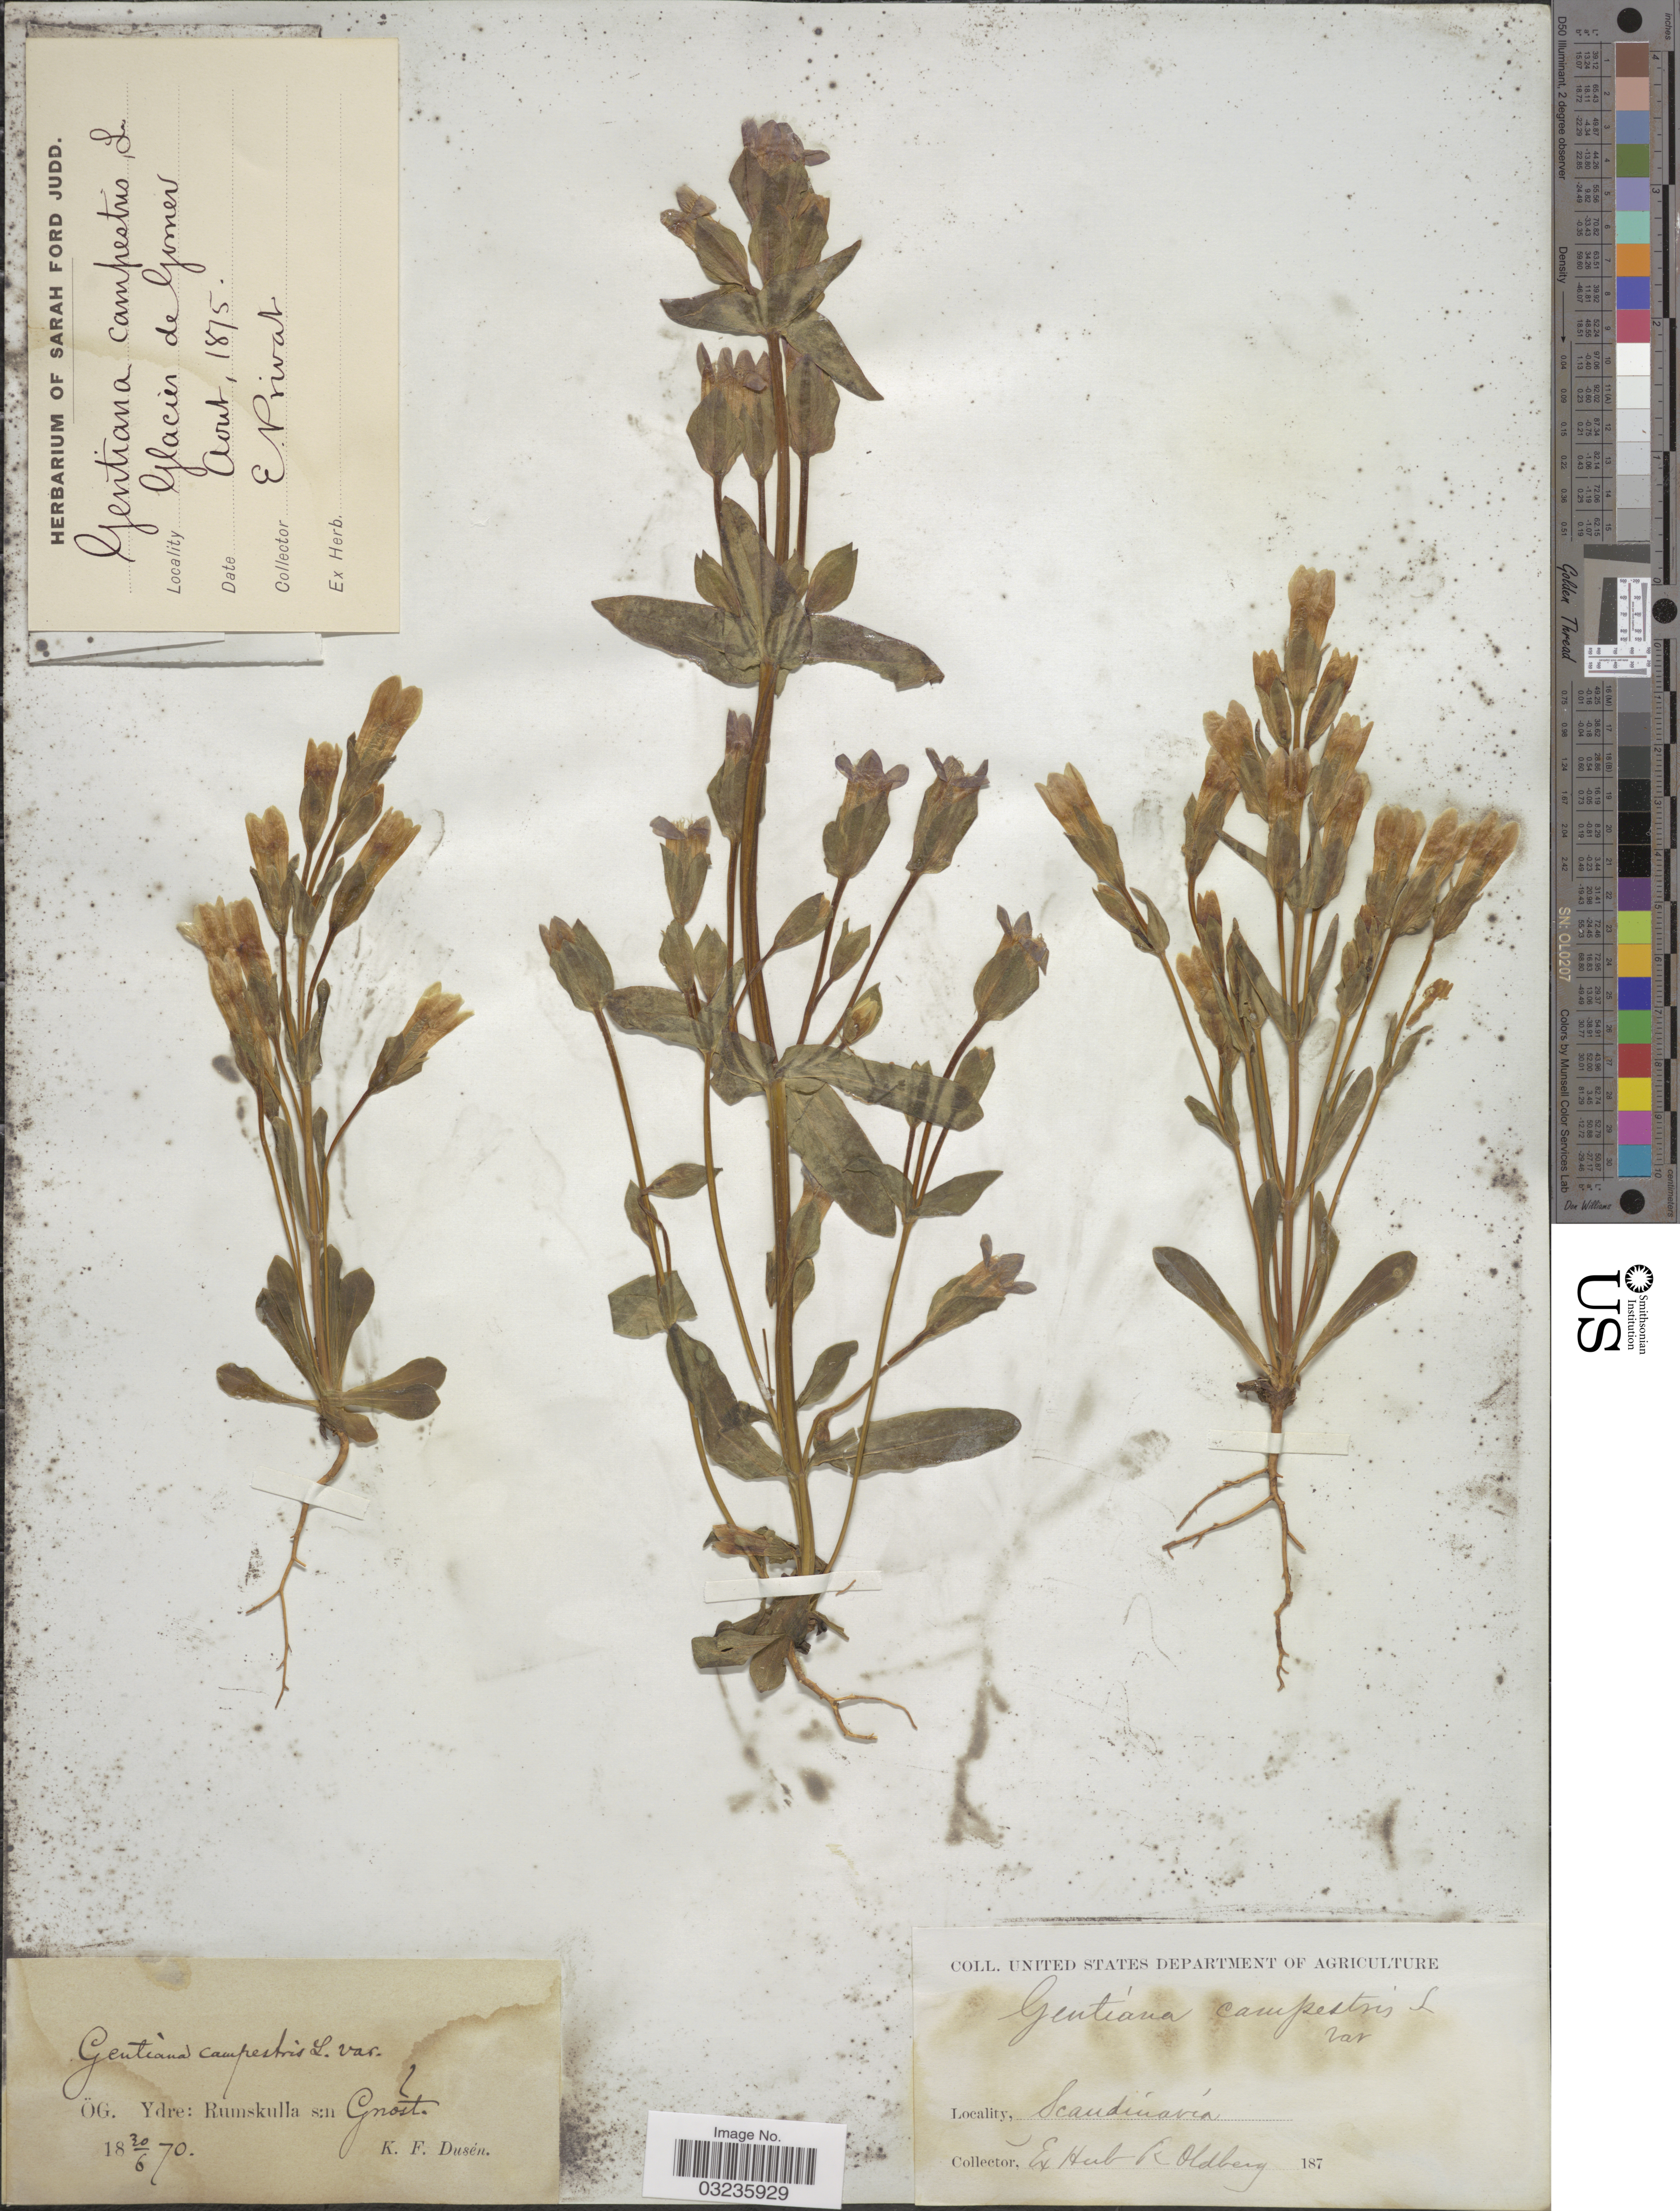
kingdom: Plantae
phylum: Tracheophyta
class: Magnoliopsida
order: Gentianales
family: Gentianaceae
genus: Gentiana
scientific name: Gentiana campestris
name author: L.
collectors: K. Dusén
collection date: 1870-06-30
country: Sweden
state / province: Östergötland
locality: ÖG. Ydre: Rumskulla s:n Gnost.